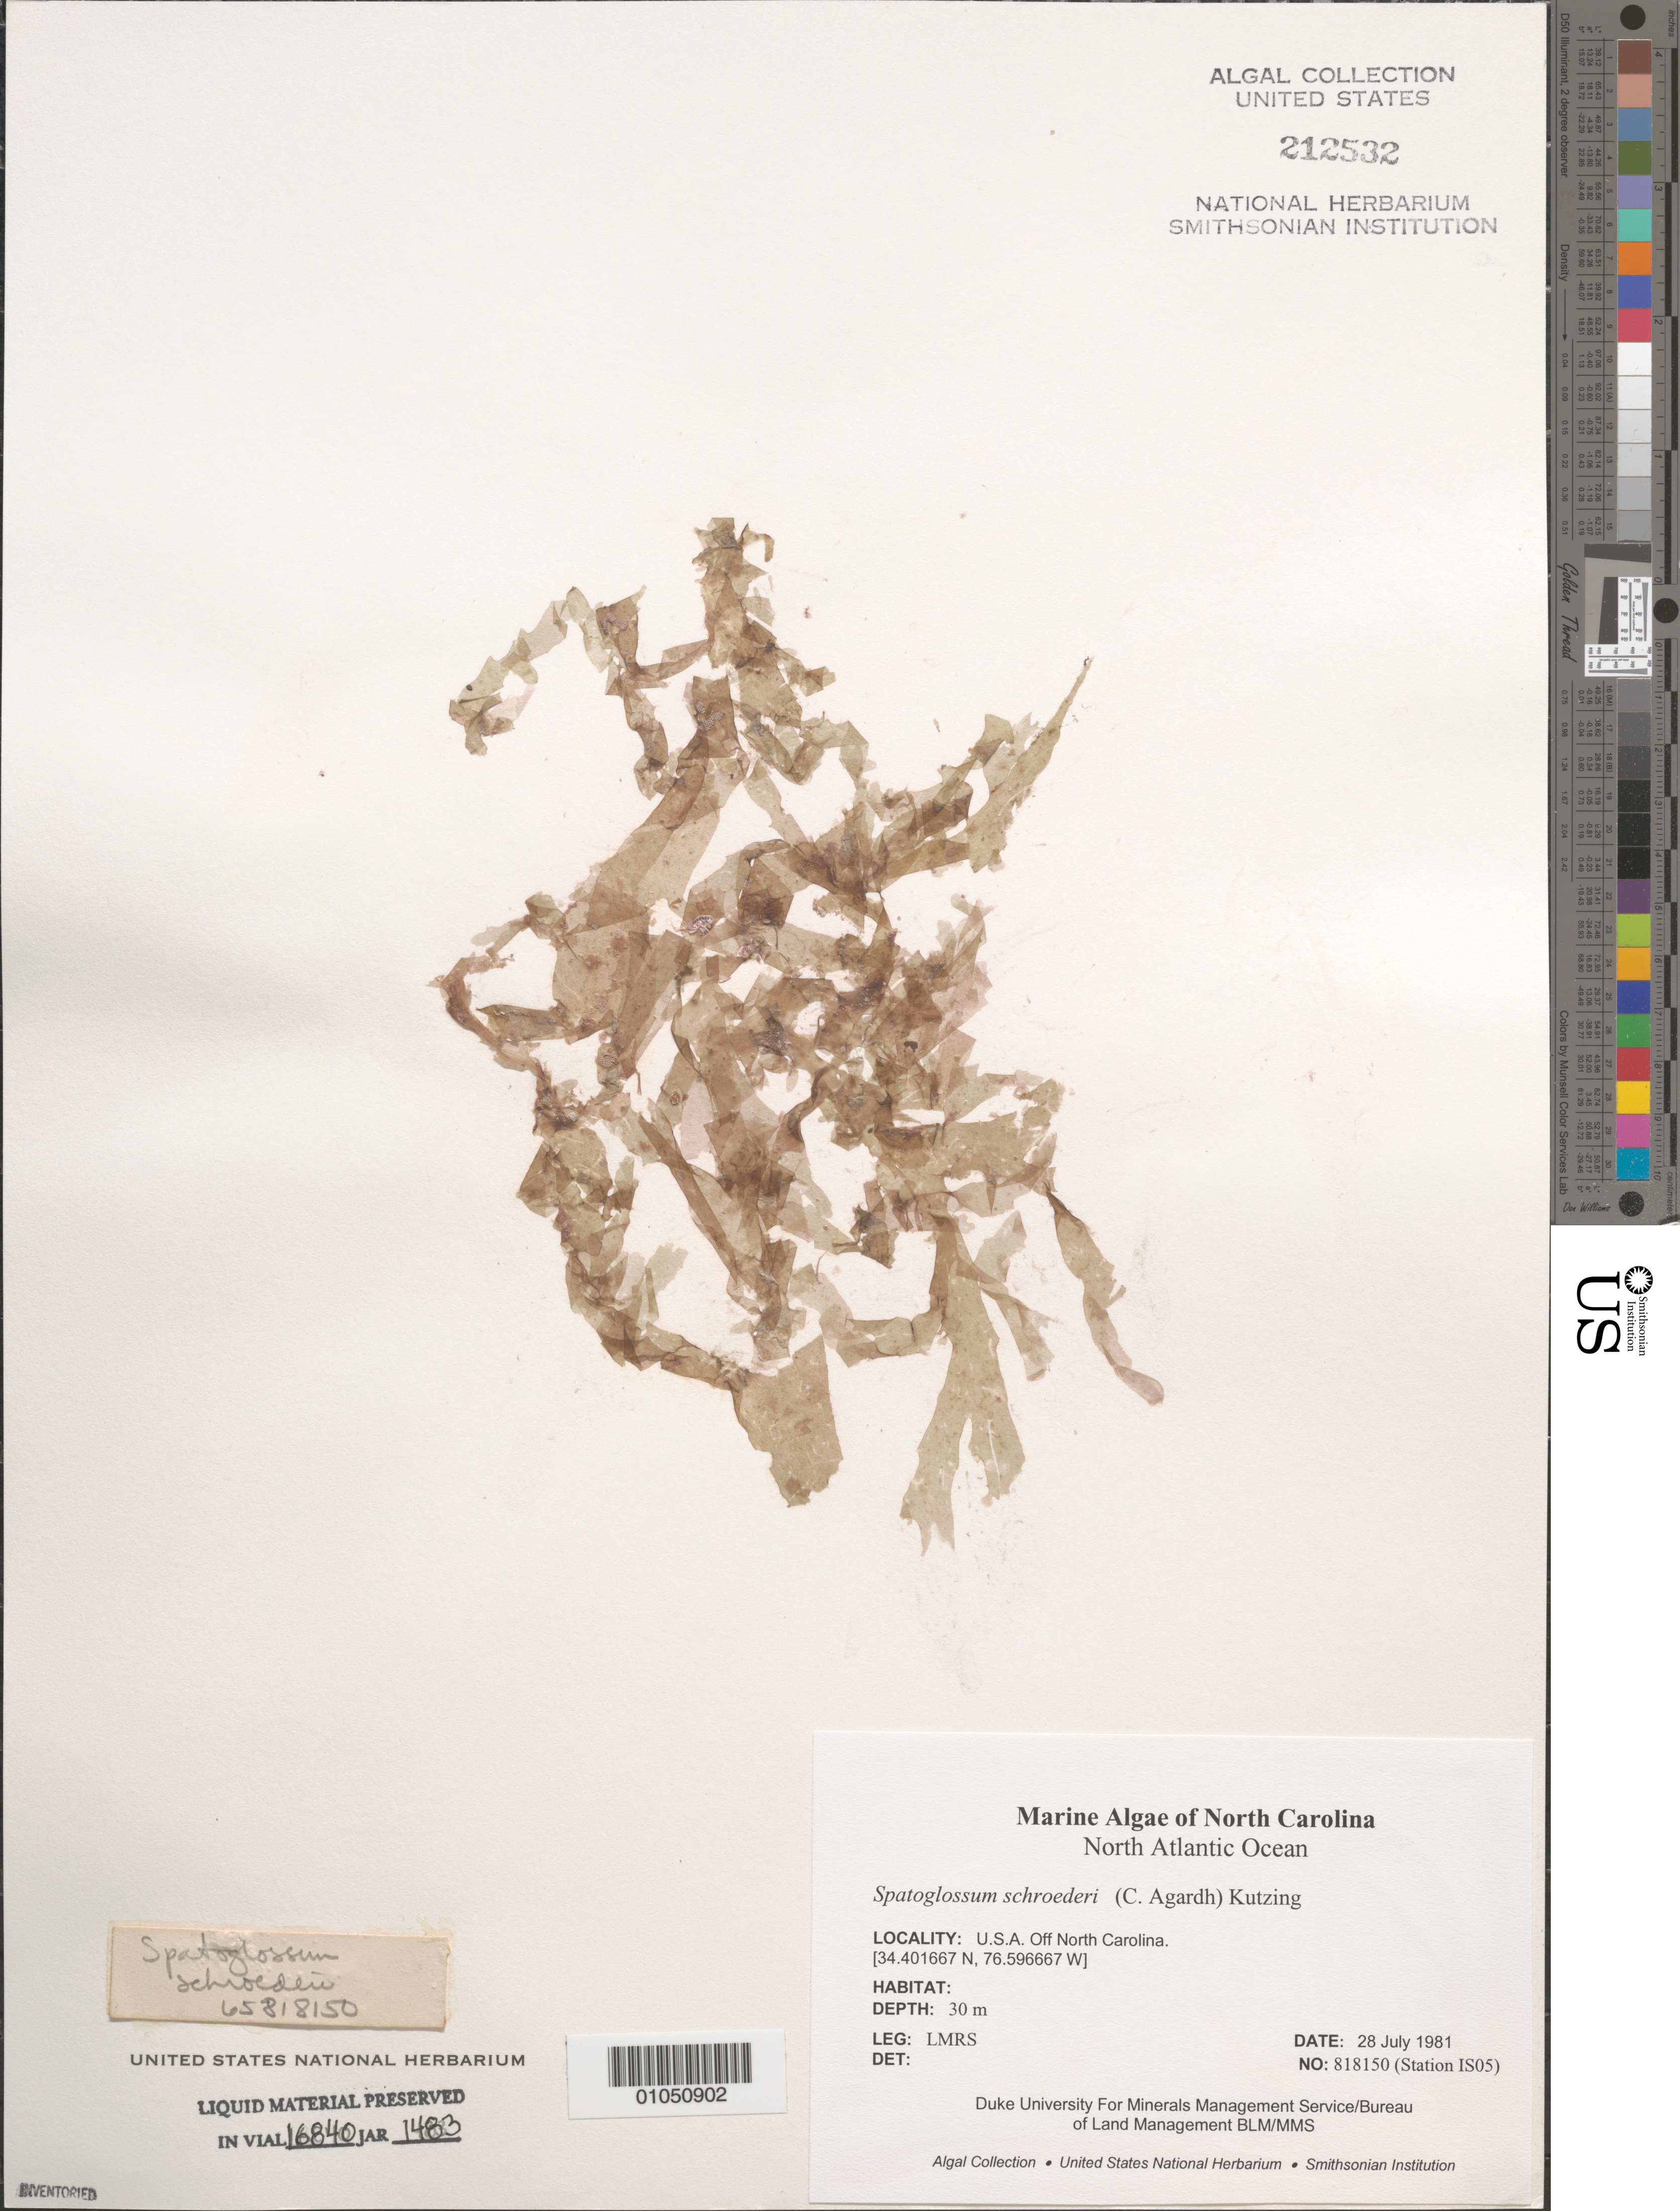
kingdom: Chromista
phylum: Ochrophyta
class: Phaeophyceae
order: Dictyotales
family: Dictyotaceae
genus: Spatoglossum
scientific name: Spatoglossum schroederi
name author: (C. Agardh) Kütz.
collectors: LMRS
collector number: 818150 (Station IS05)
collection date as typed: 28 Jul 1981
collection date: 1981-07-28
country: United States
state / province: North Carolina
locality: North Atlantic Ocean off North Carolina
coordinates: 34.401667 N, 76.596667 W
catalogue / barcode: US 212532